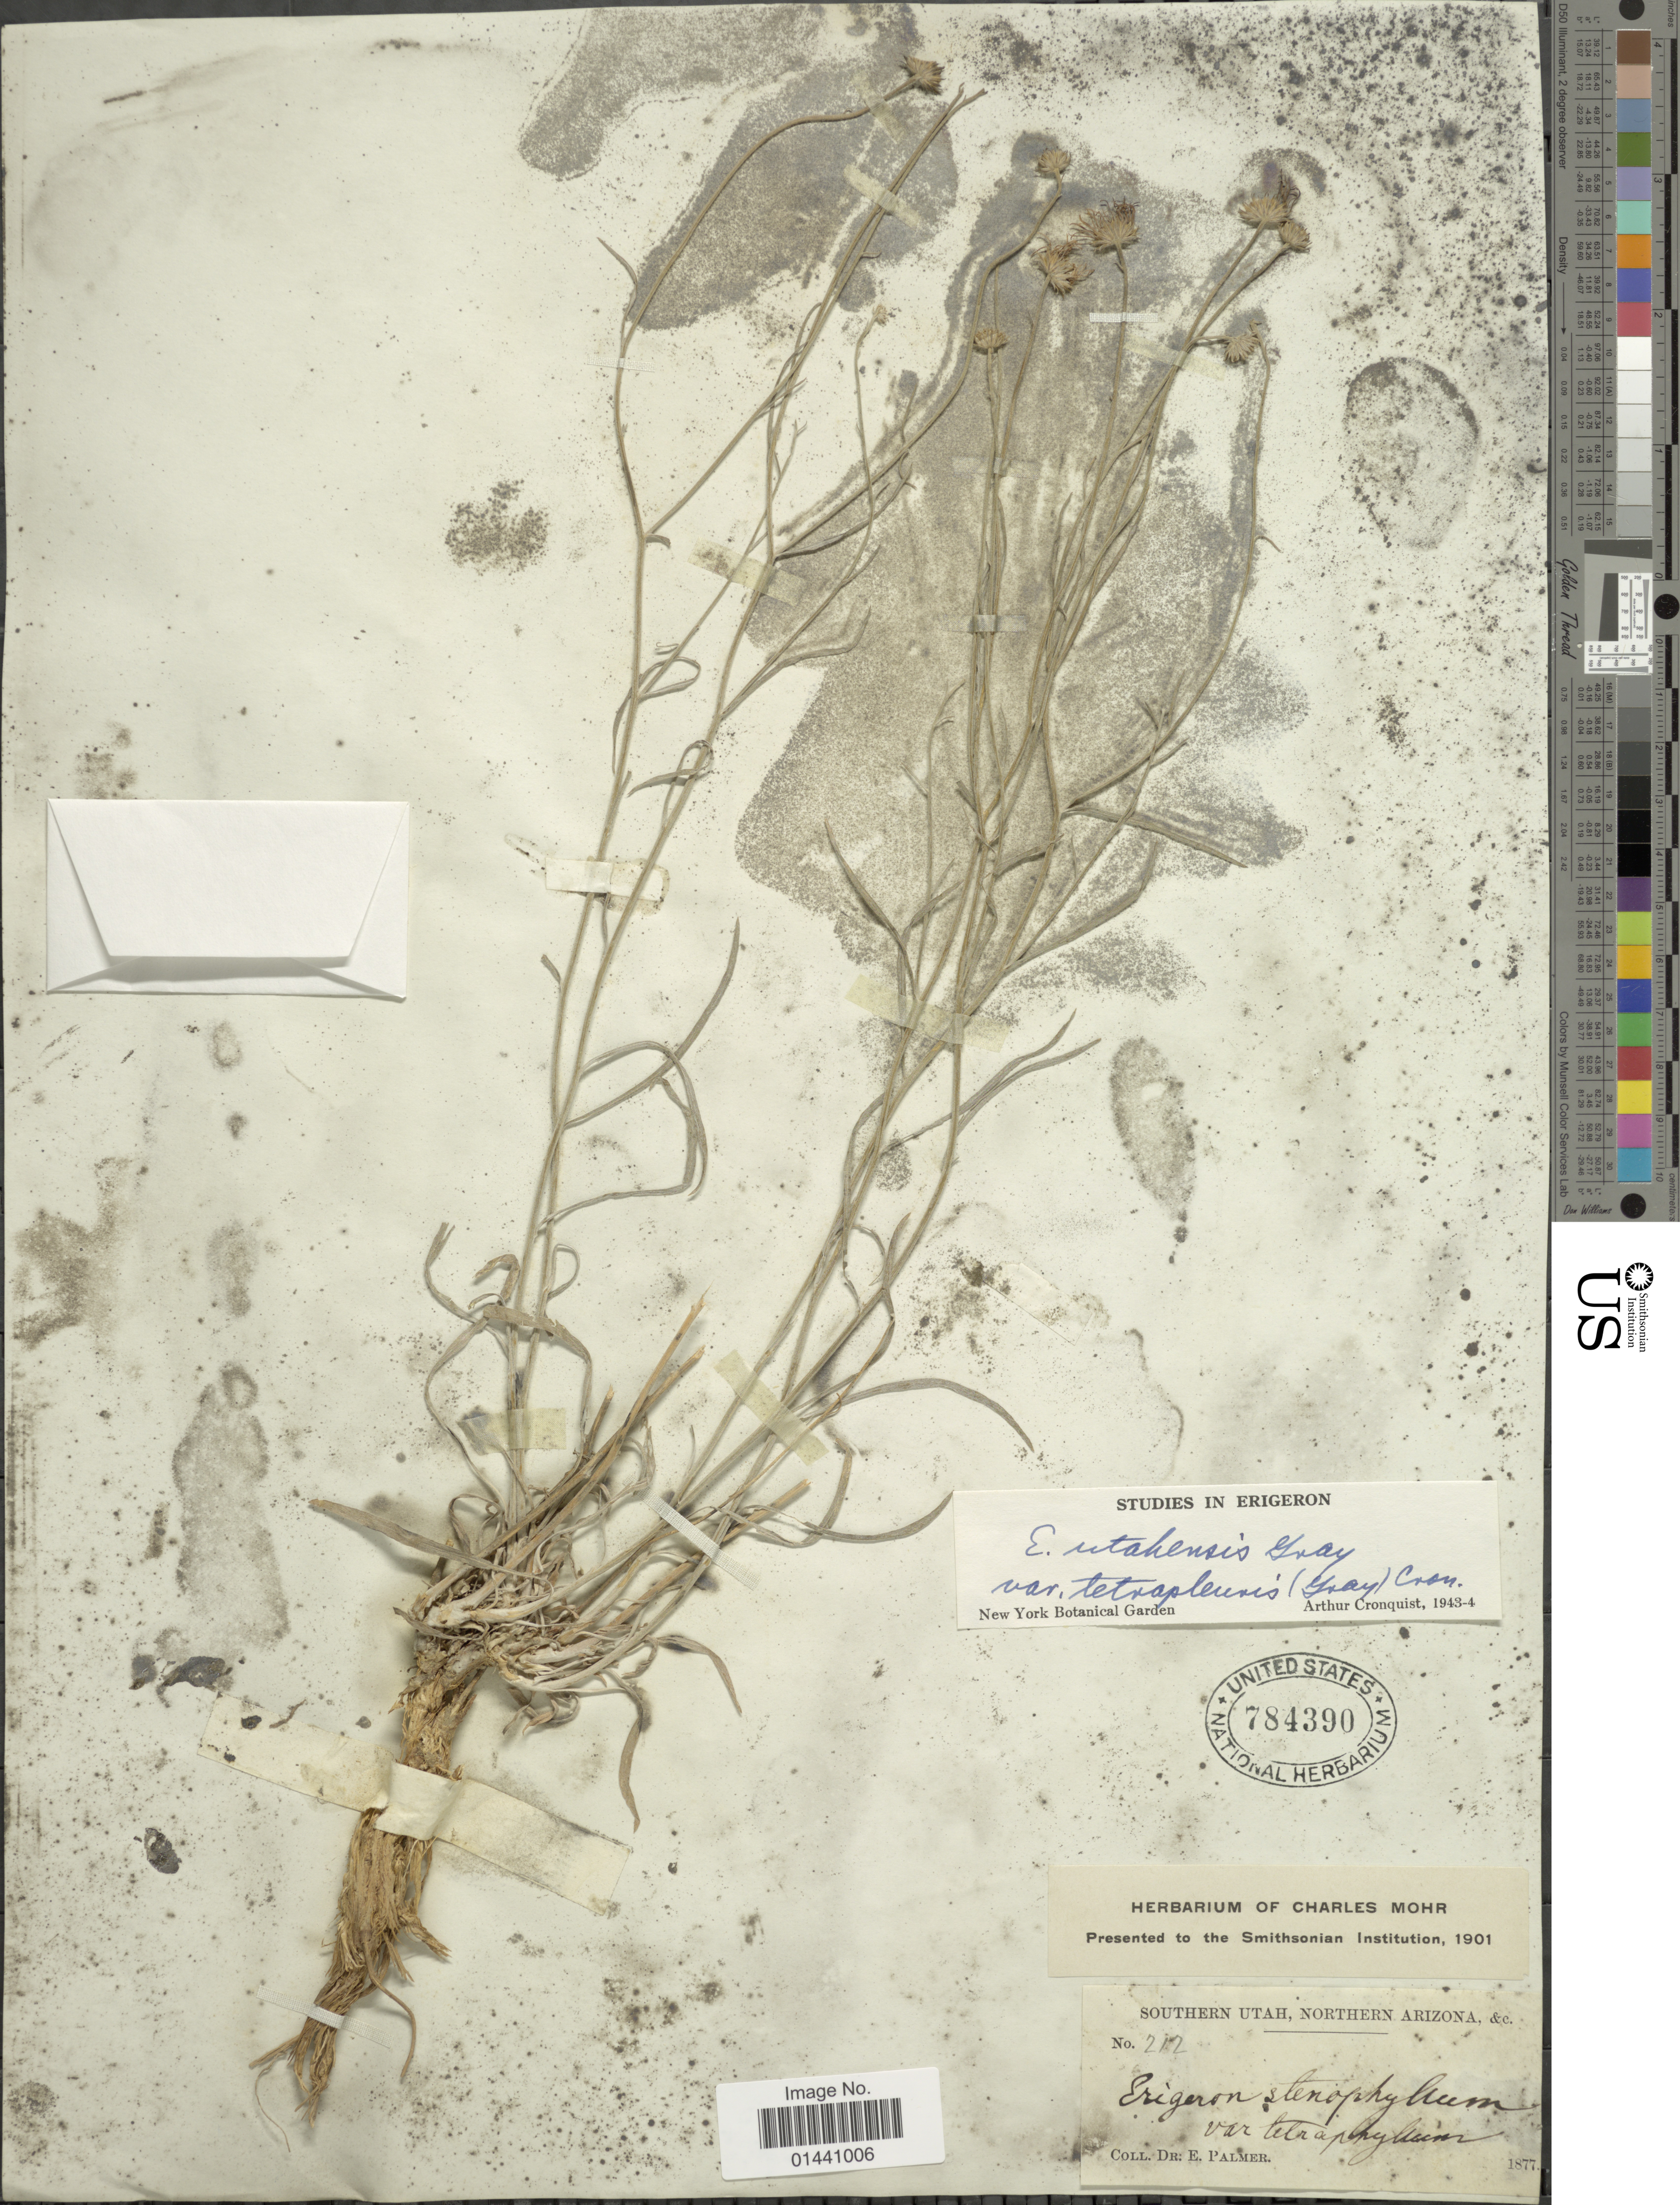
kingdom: Plantae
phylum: Tracheophyta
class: Magnoliopsida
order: Asterales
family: Asteraceae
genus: Erigeron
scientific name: Erigeron utahensis var. tetrapleuris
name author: (A. Gray) Cronq.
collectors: E. Palmer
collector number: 212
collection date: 1877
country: United States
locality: Southern Utah, Northern Arizona & c.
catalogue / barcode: US 784390